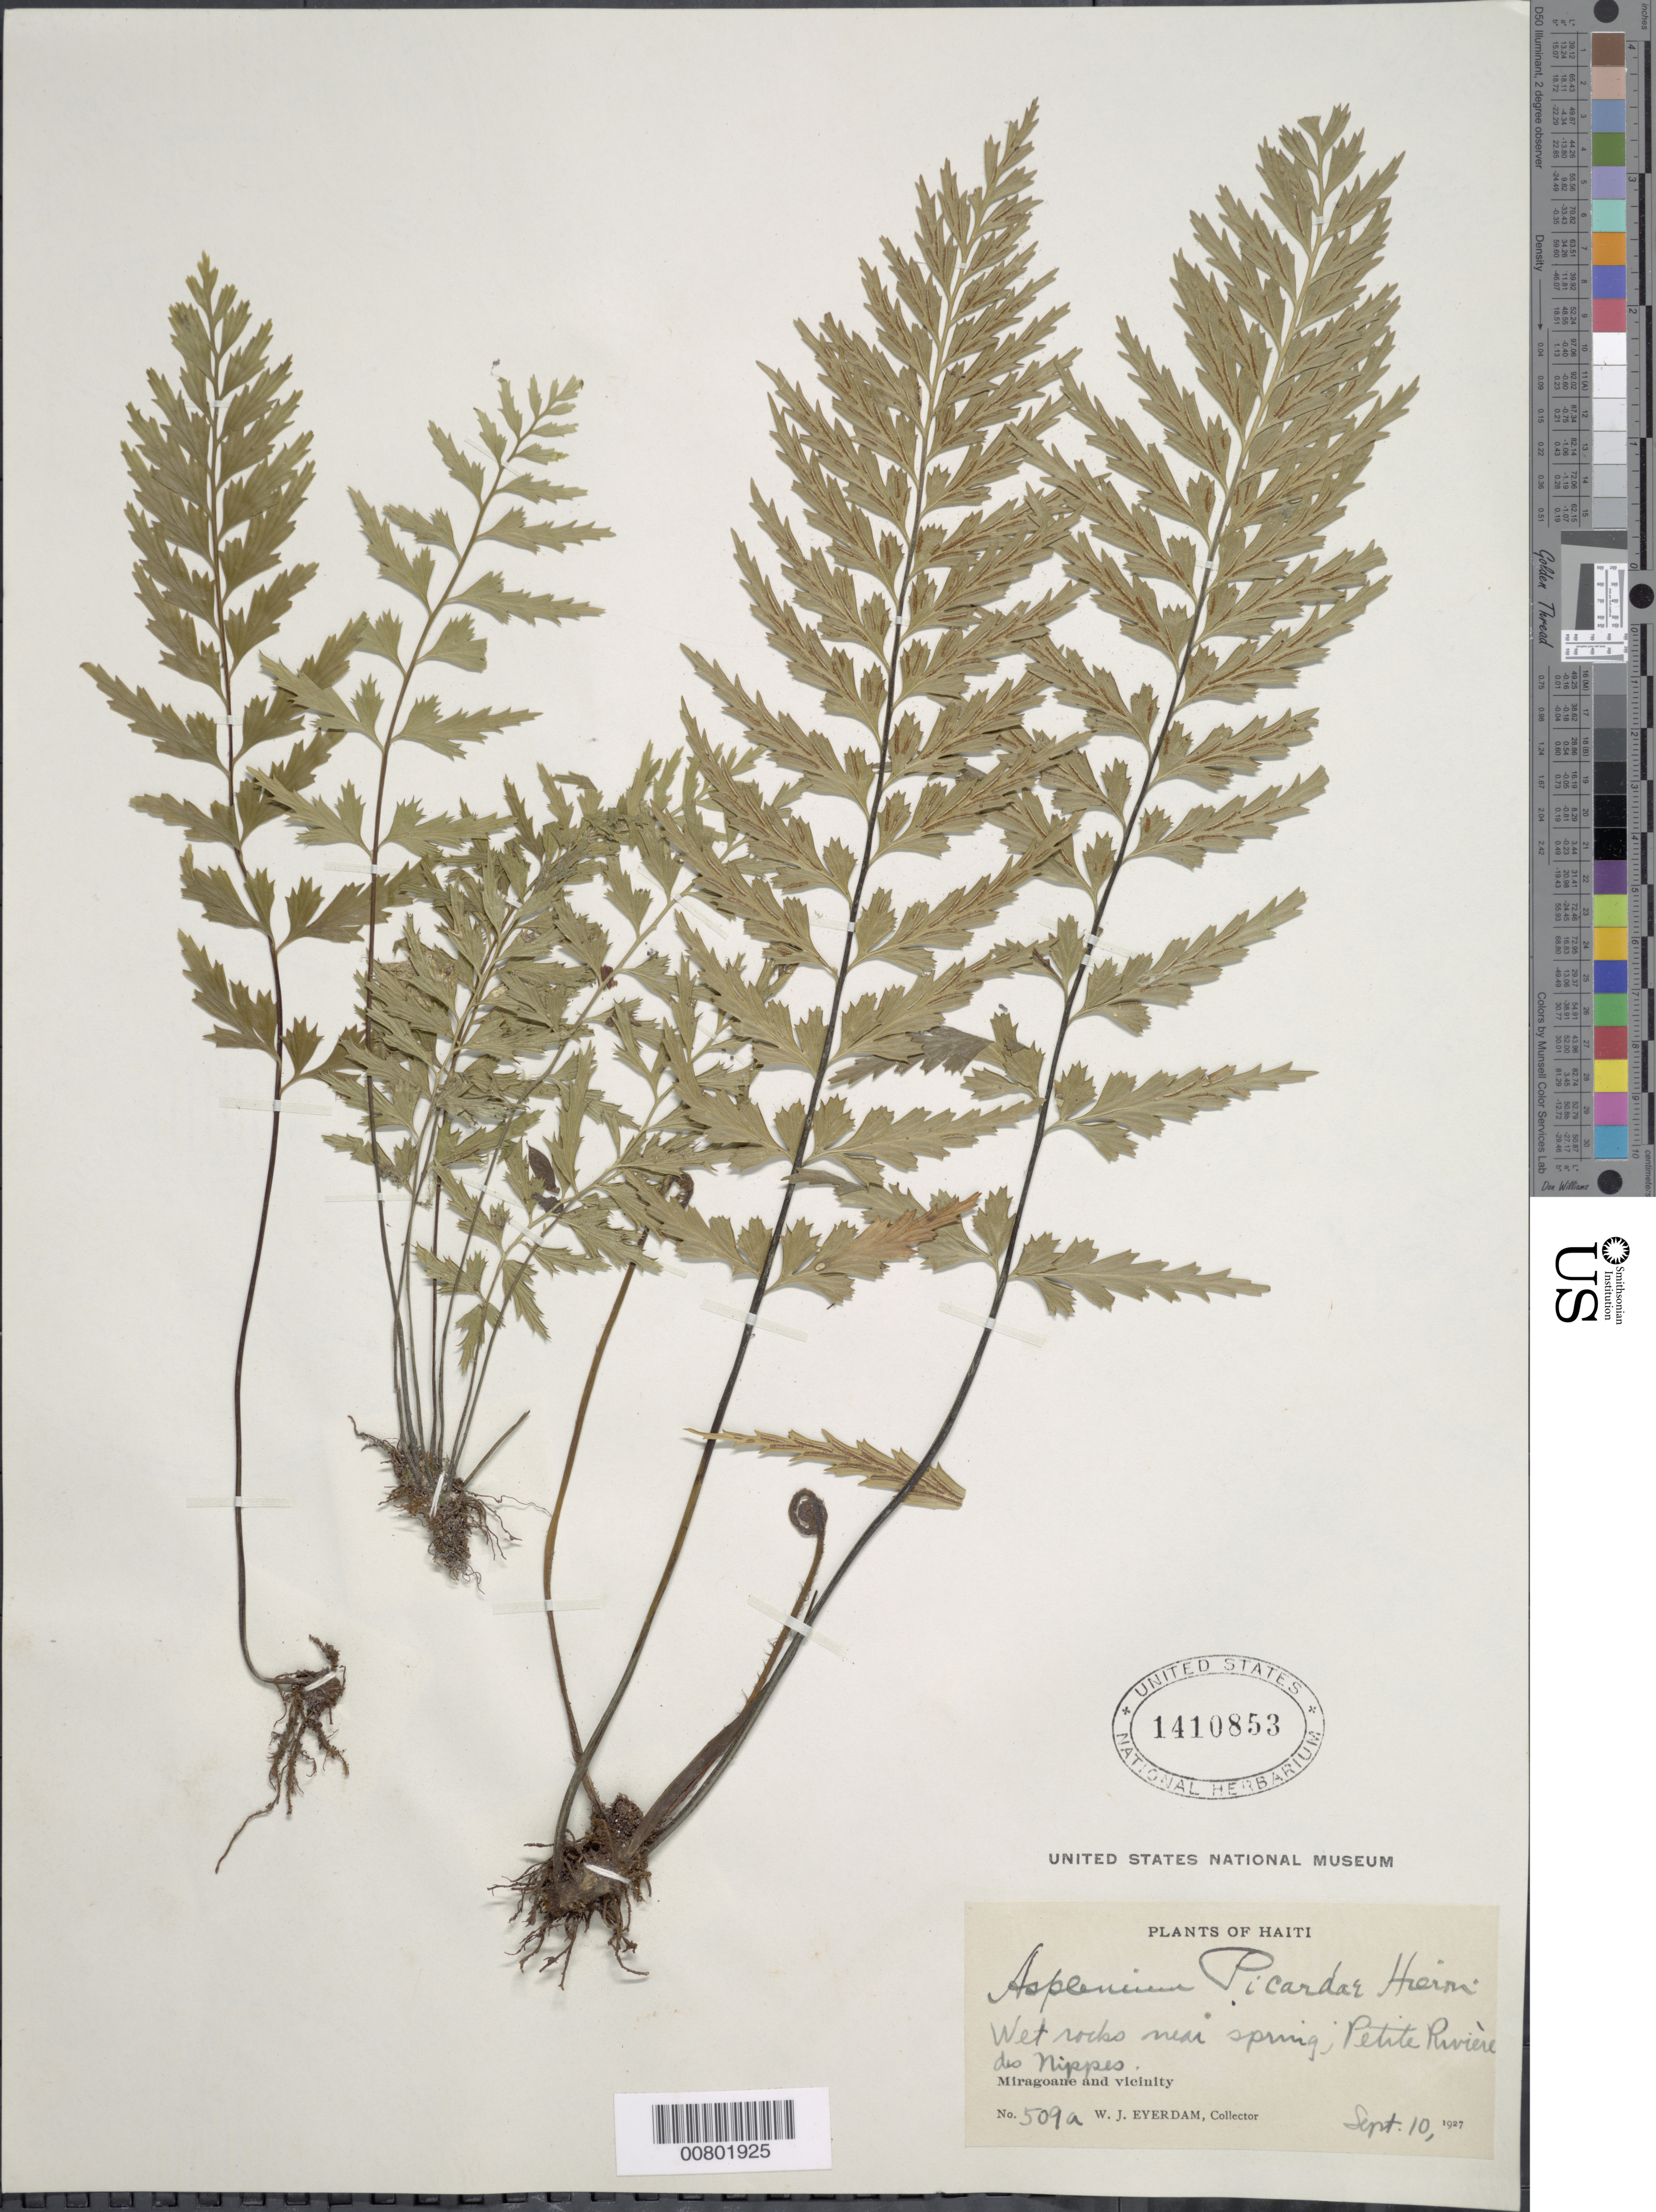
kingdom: Plantae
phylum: Tracheophyta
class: Polypodiopsida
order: Polypodiales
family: Aspleniaceae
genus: Asplenium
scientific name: Asplenium picardae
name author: Hieron.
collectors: W. J. Eyerdam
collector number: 509a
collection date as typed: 10 Sep 1927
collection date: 1927-09-10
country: Haiti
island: Hispaniola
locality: Miragoane and vicinity; Petite Rivère des Nippes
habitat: Wet rocks near spring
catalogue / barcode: US 1410853